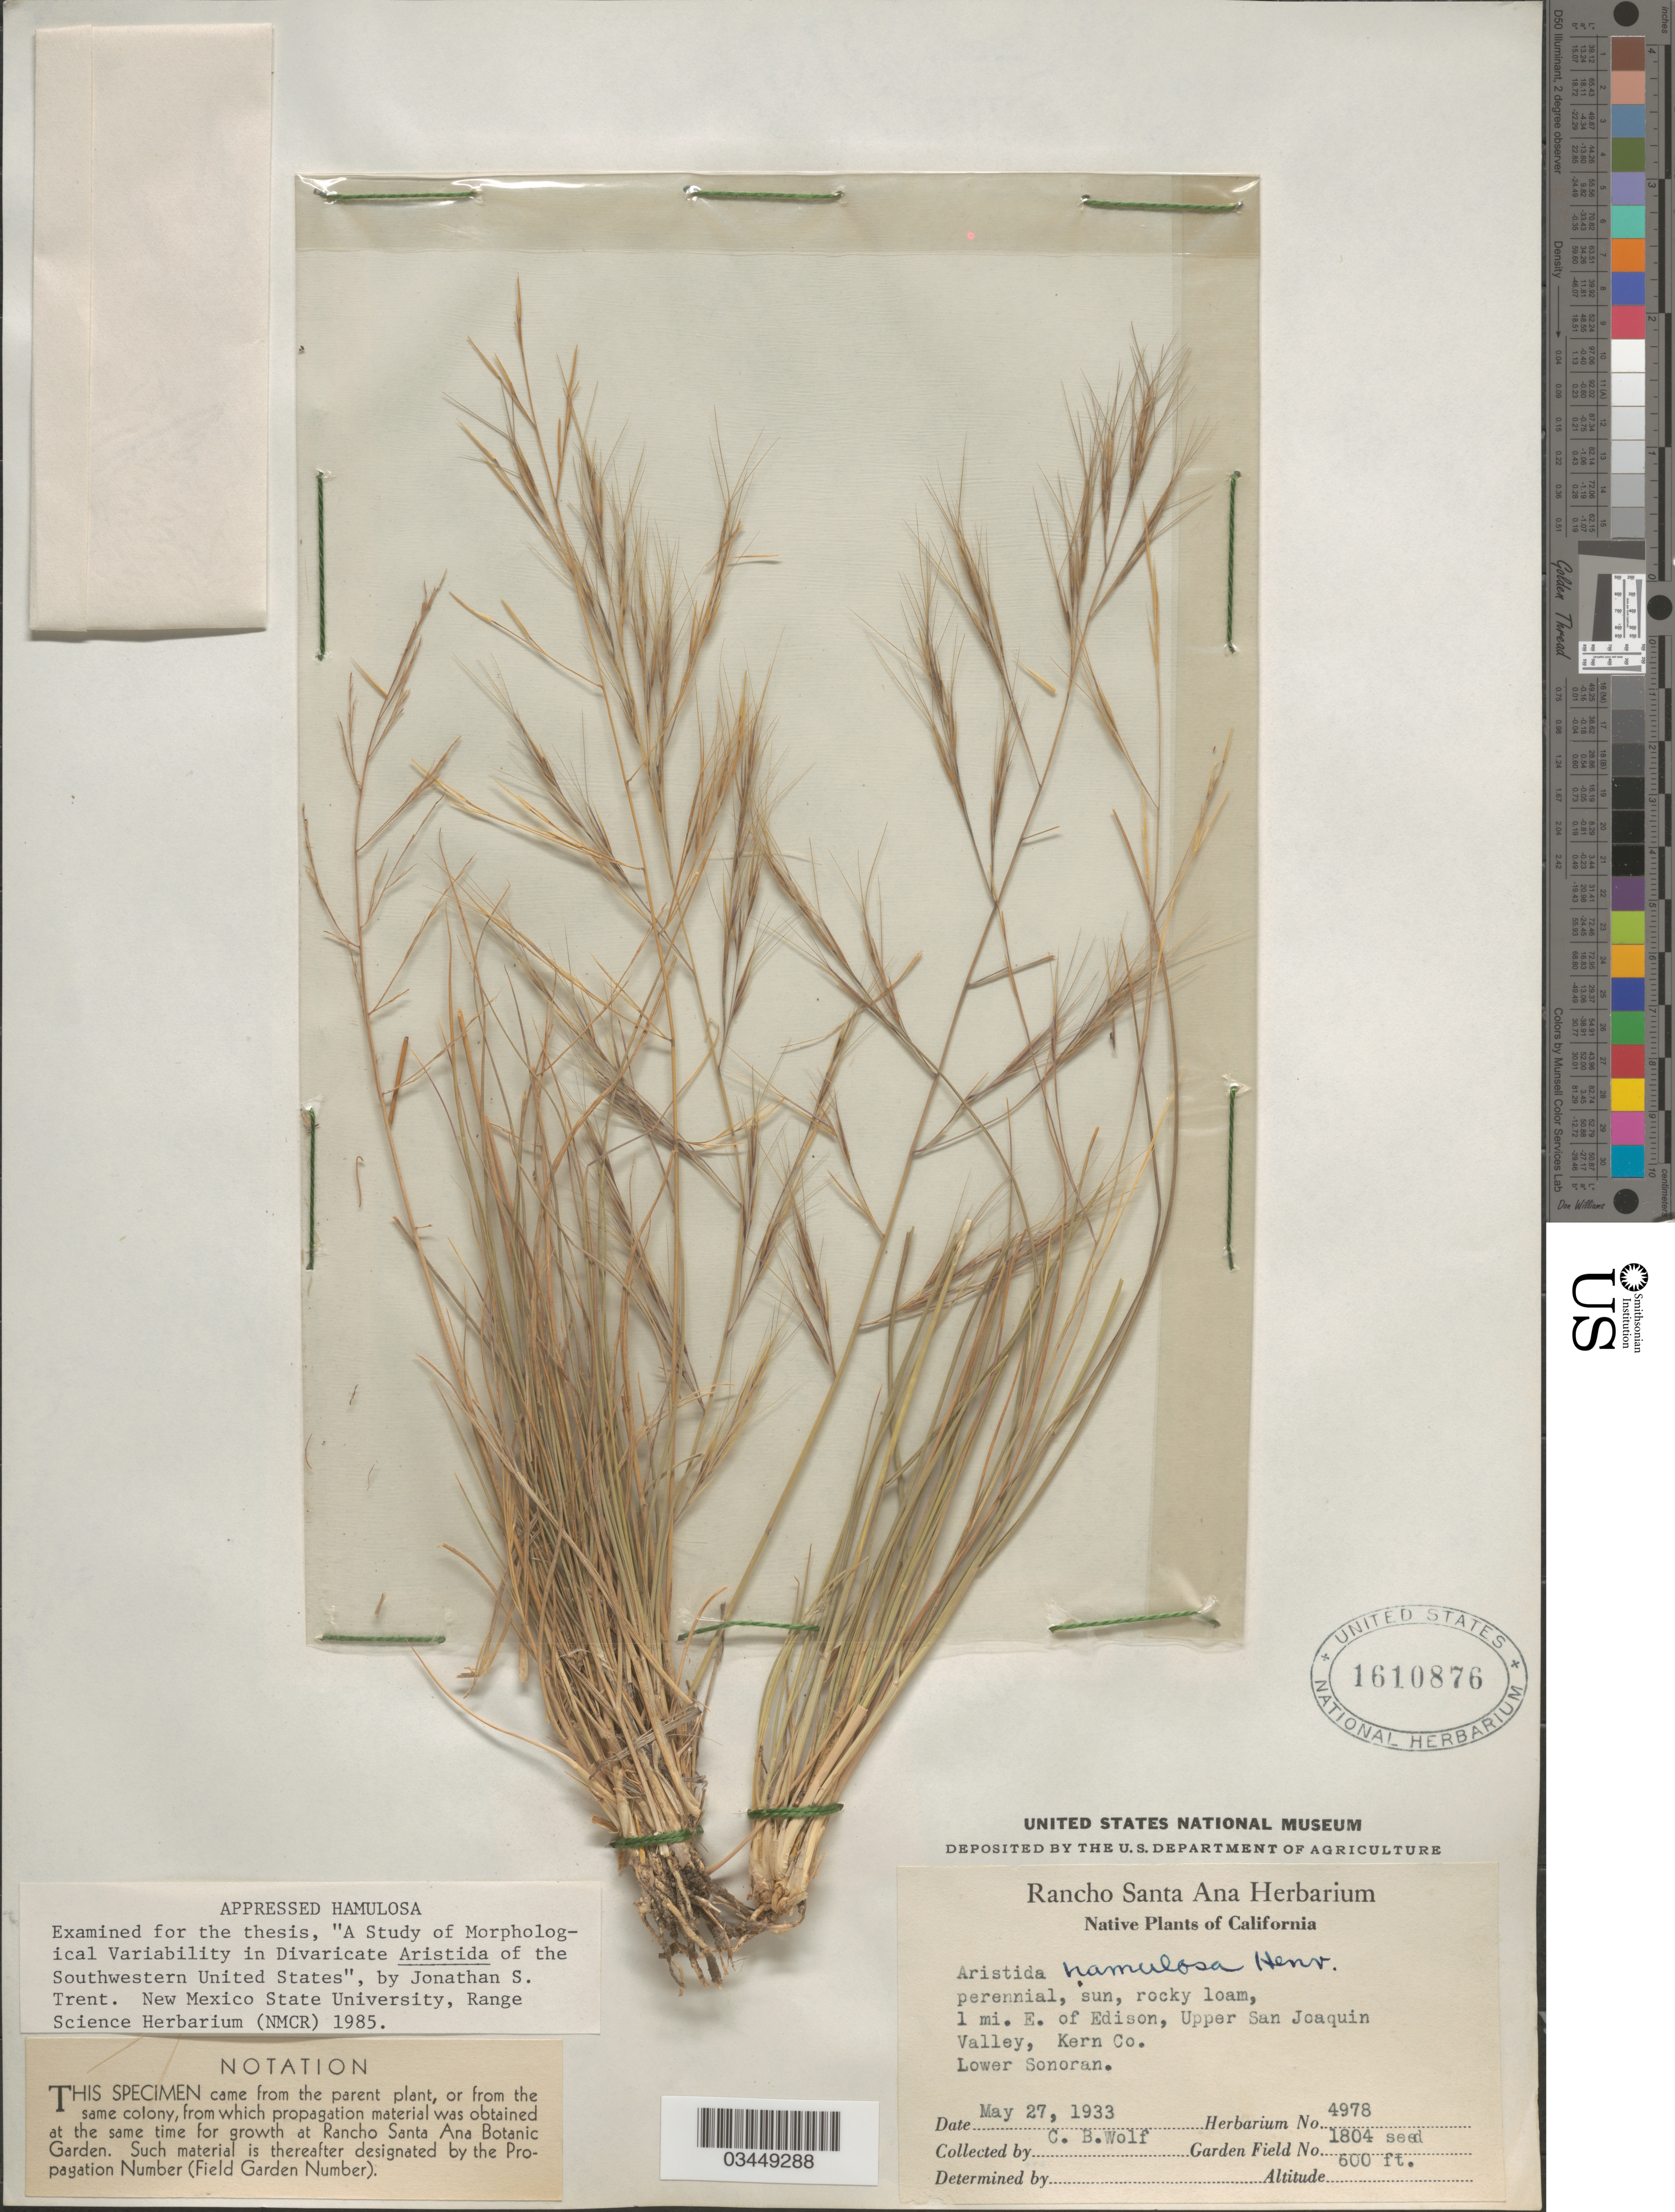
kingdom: Plantae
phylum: Tracheophyta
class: Liliopsida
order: Poales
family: Poaceae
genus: Aristida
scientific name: Aristida hamulosa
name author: Henr.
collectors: C. B. Wolf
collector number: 4978/1804?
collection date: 1933-05-27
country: United States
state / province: California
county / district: Kern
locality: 1 mi. E. of Edison, Upper San Joaquin Valley, Kern Co. Lower Sonoran.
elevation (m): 183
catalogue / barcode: US 1610876